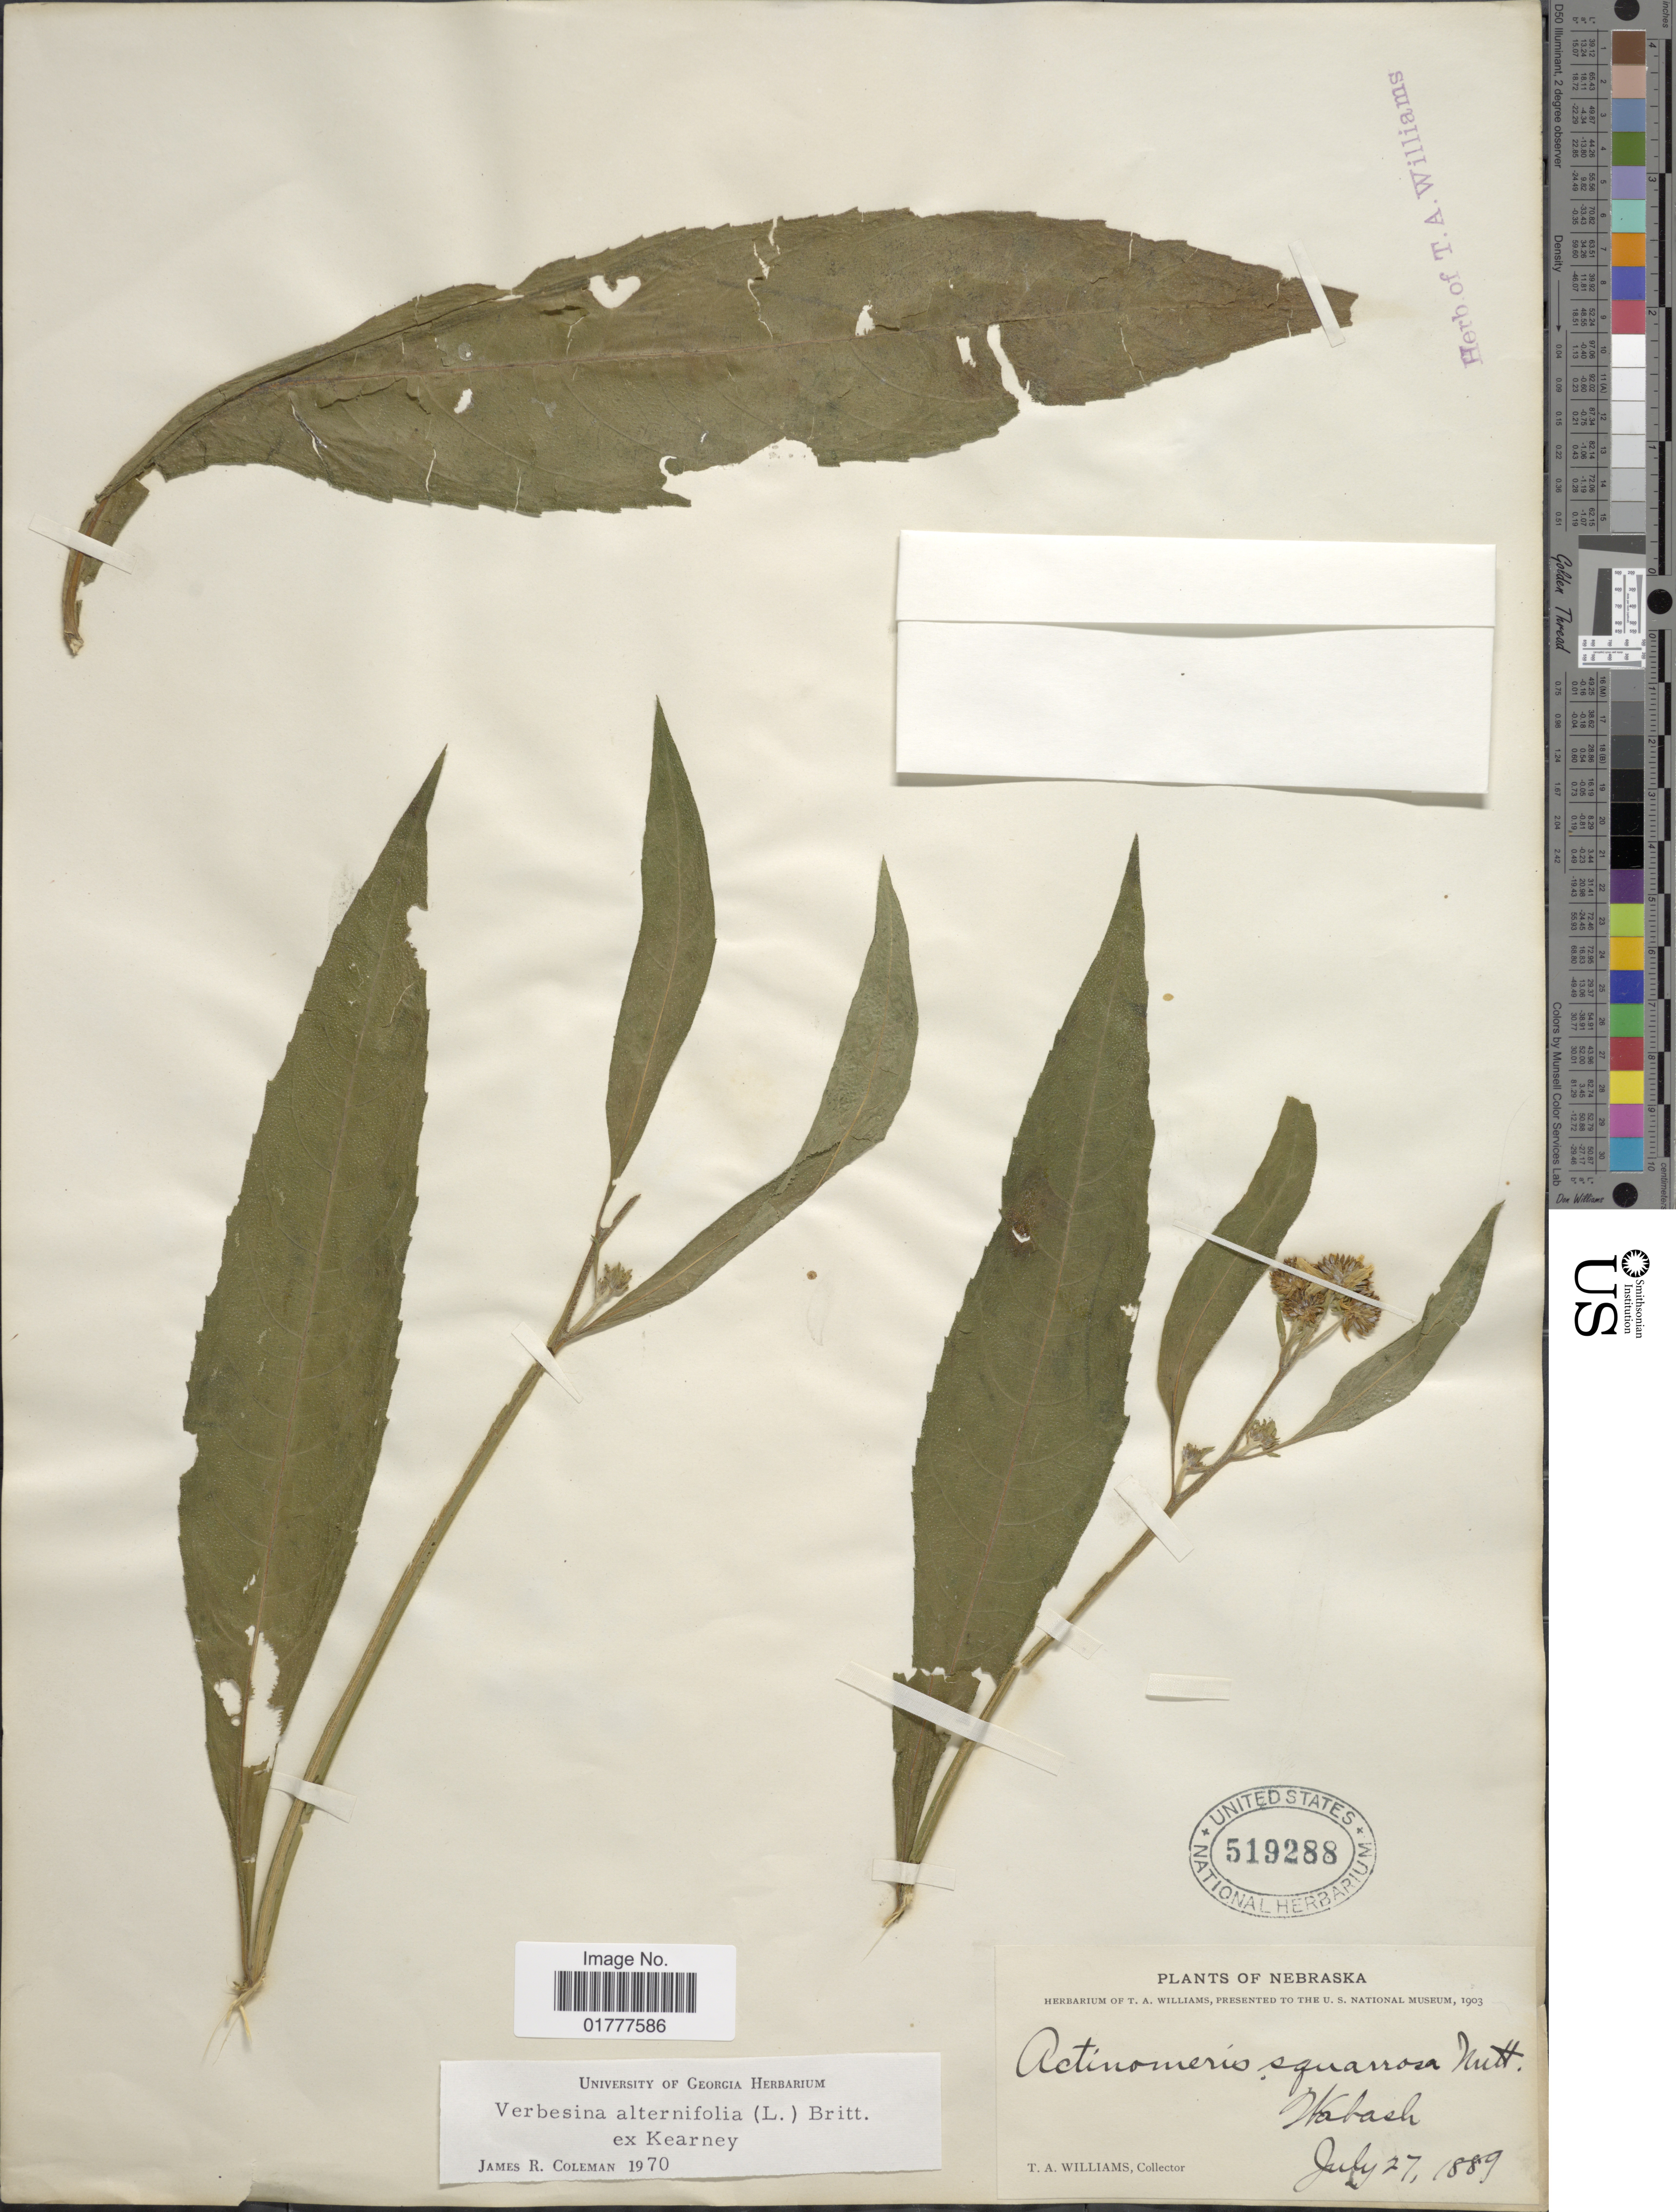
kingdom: Plantae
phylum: Tracheophyta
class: Magnoliopsida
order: Asterales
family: Asteraceae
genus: Actinomeris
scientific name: Actinomeris alternifolia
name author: (L.) DC.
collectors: T. A. Williams (herbarium)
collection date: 1889-07-27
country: United States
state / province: Nebraska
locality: Wabash. Nebraska.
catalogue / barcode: US 519288